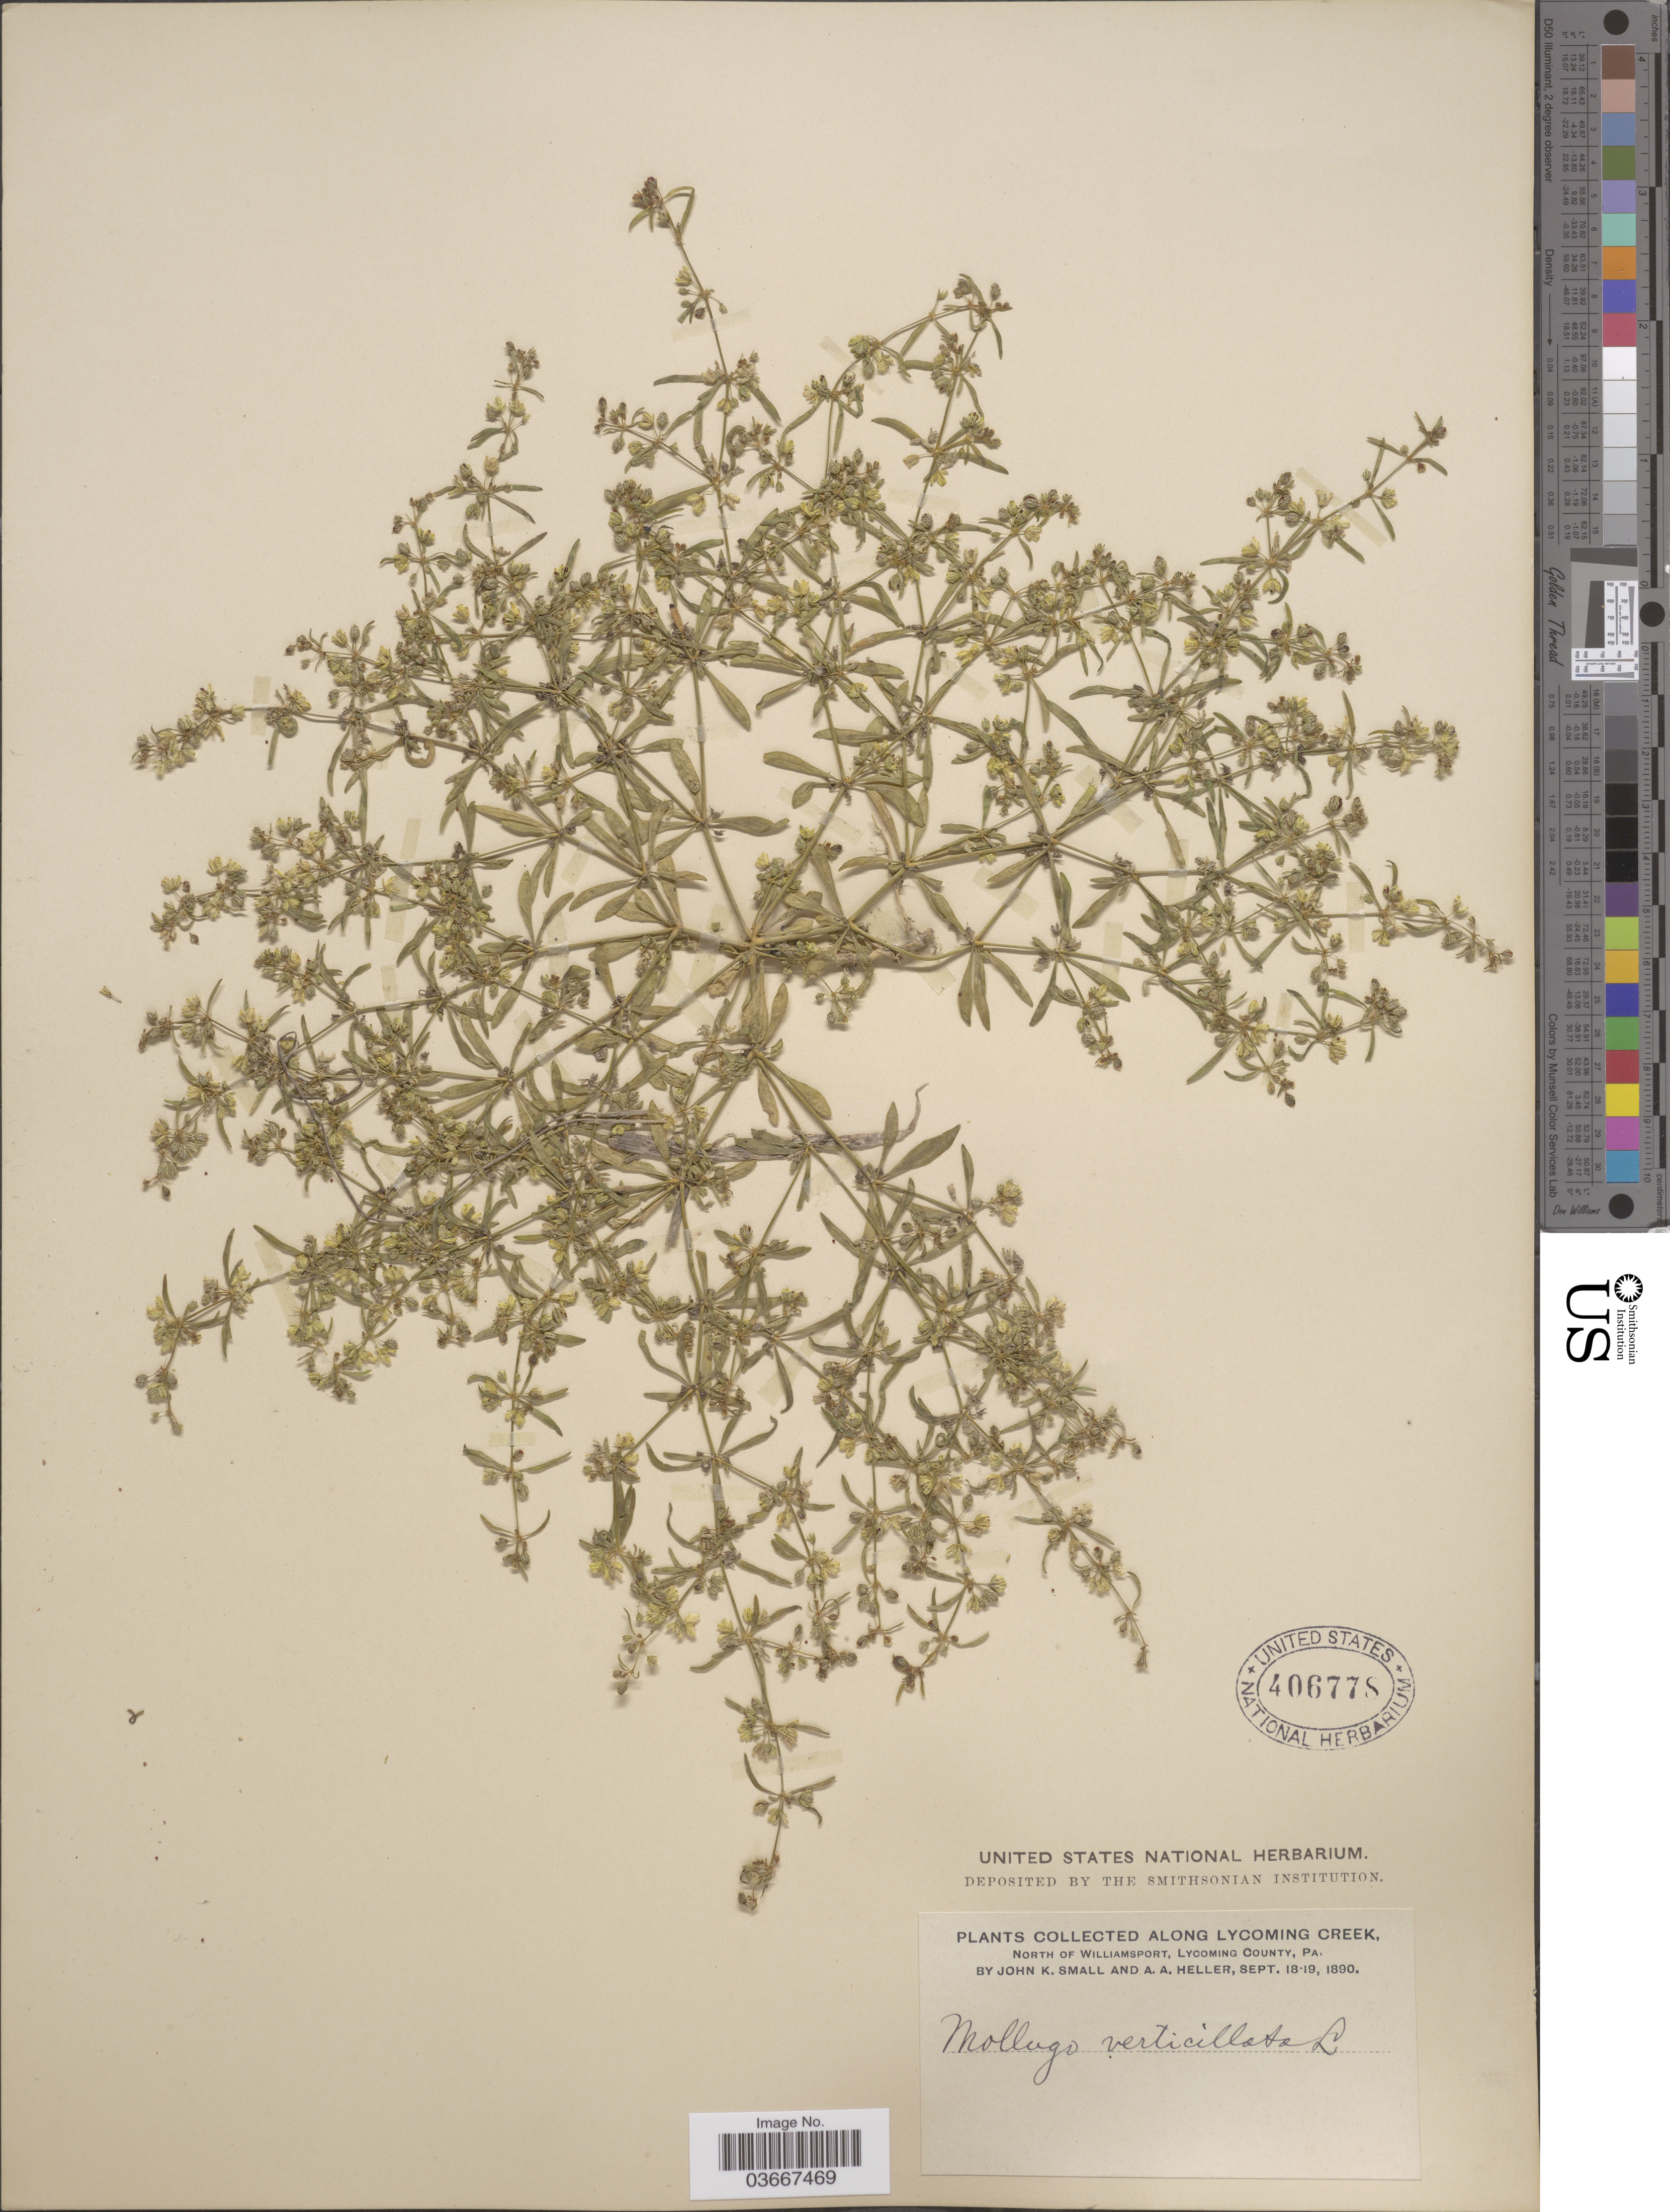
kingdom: Plantae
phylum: Tracheophyta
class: Magnoliopsida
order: Caryophyllales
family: Molluginaceae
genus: Mollugo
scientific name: Mollugo verticillata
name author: L.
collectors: J. K. Small & A. A. Heller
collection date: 1890-09-18/1890-09-19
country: United States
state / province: Pennsylvania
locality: Along Lycoming Creek. North of Williamsport, Lycoming County.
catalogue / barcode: US 406778